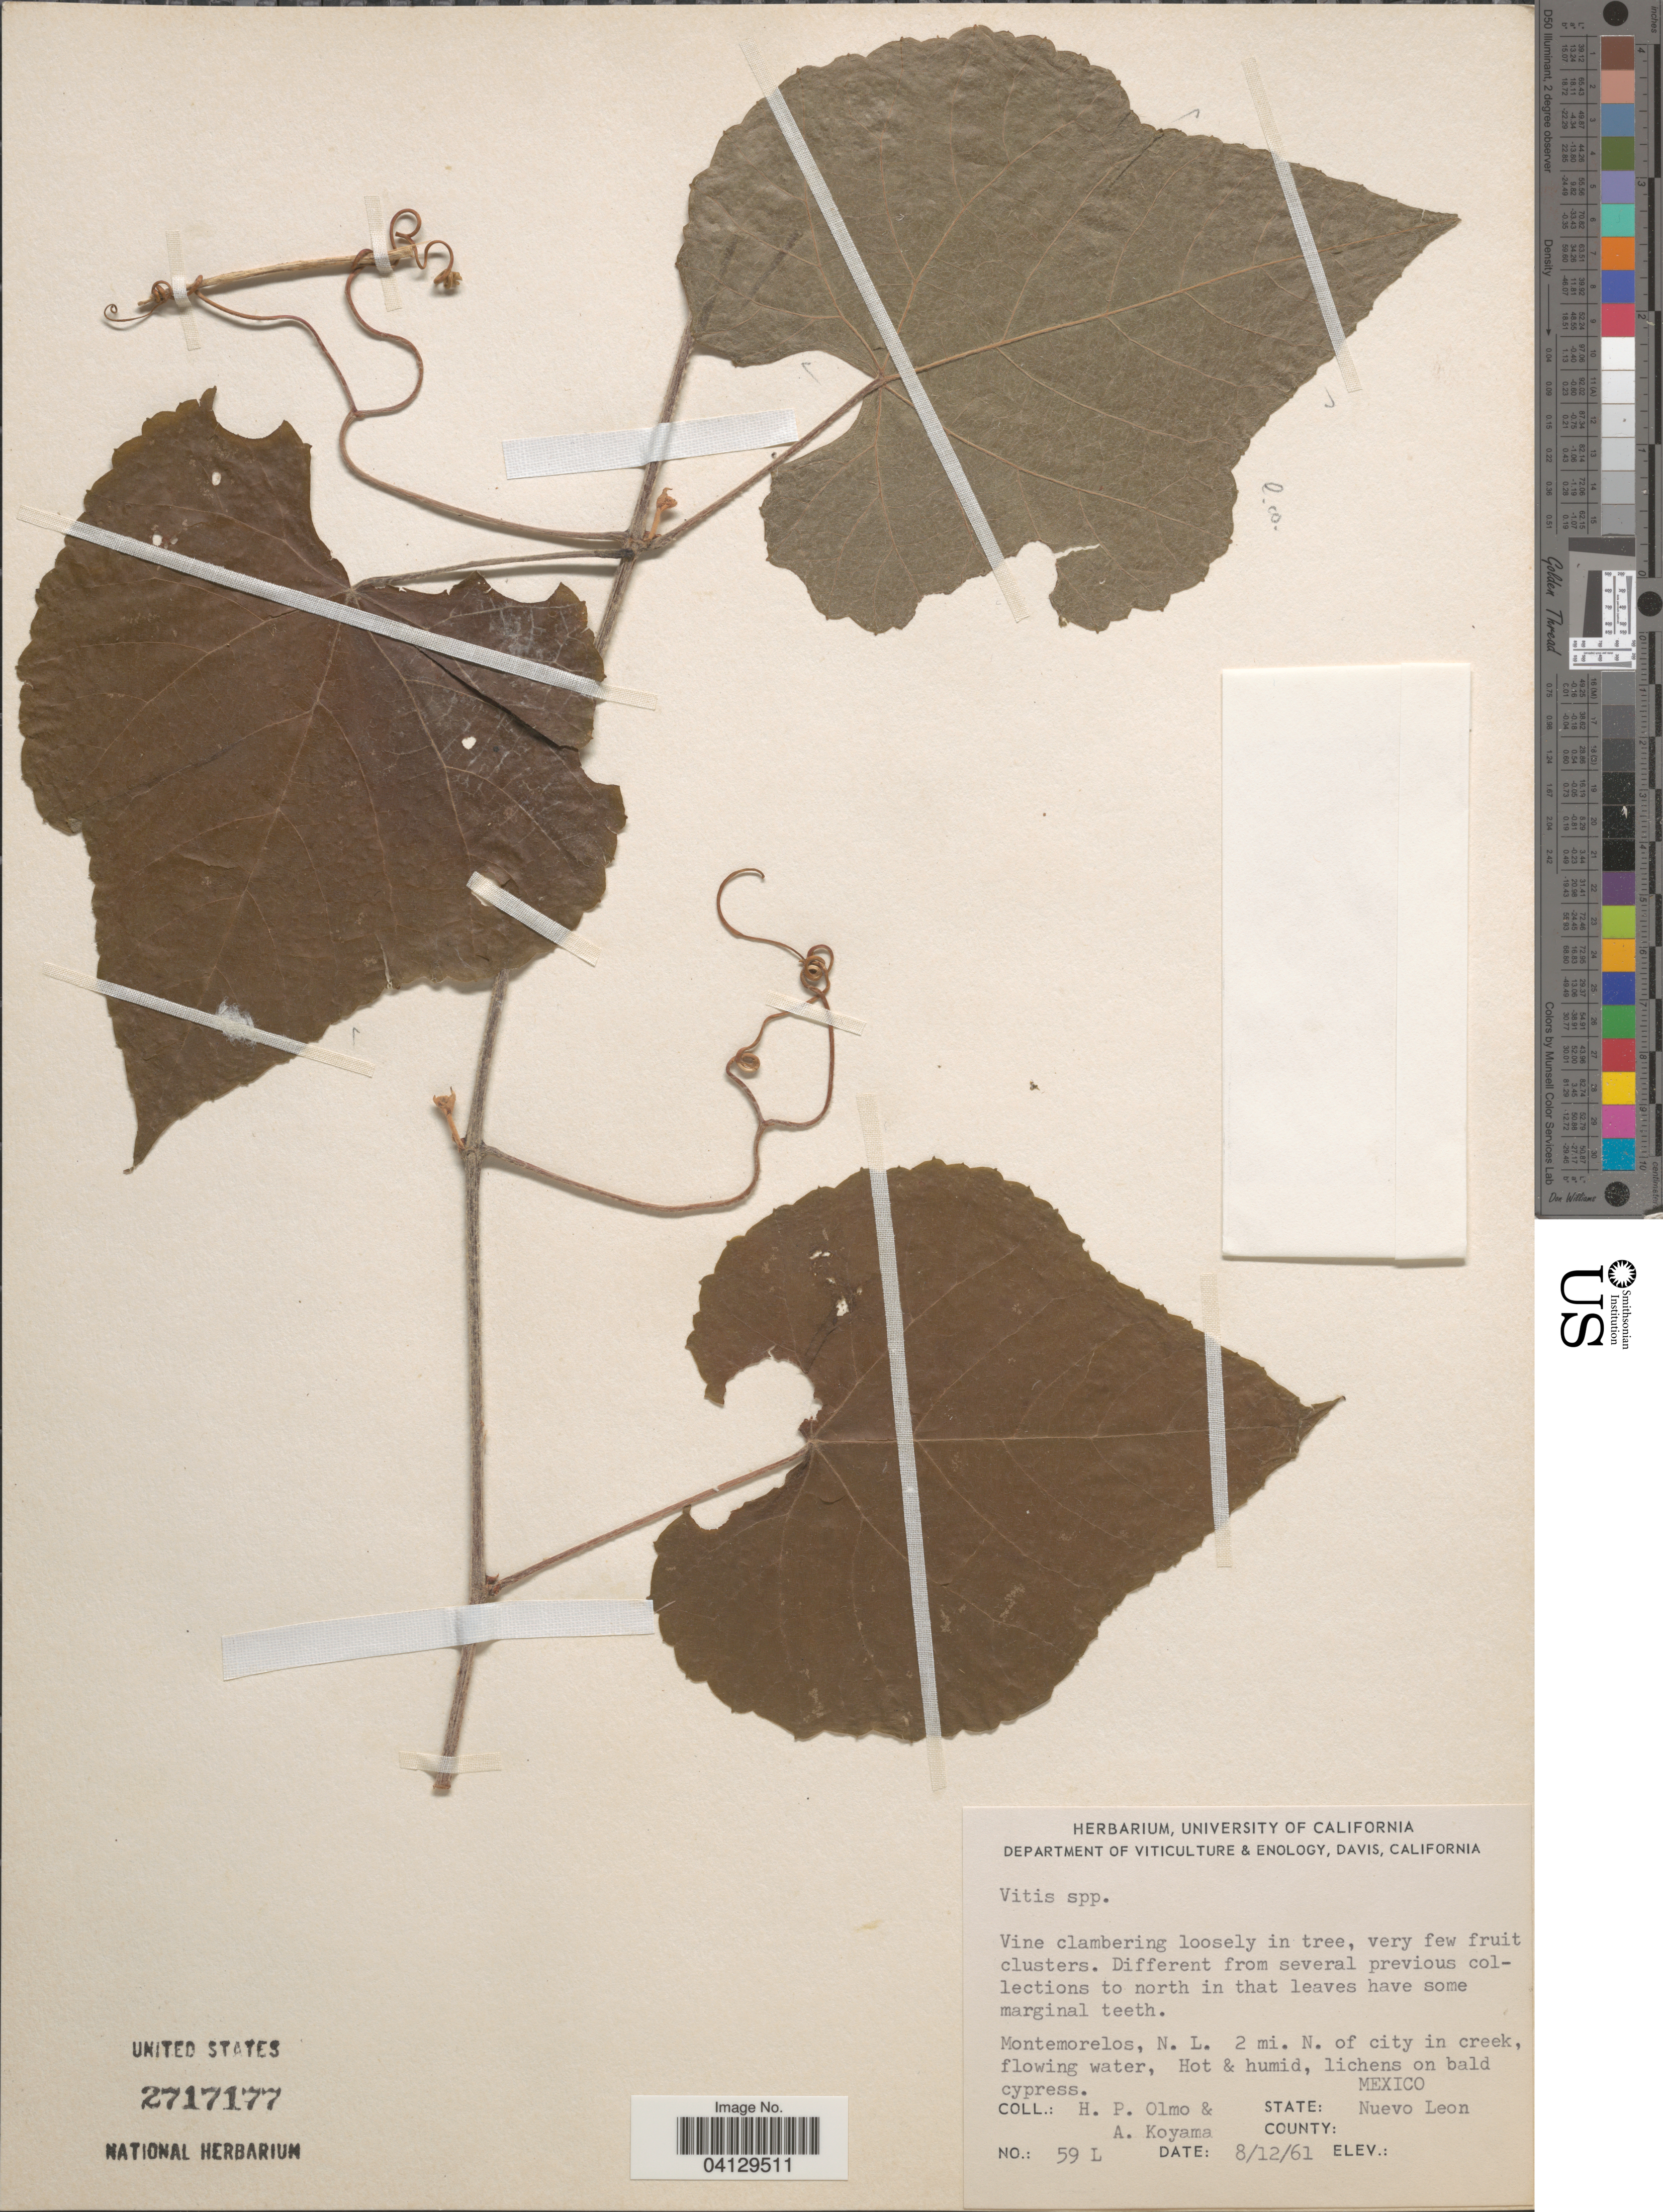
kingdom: Plantae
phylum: Tracheophyta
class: Magnoliopsida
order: Vitales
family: Vitaceae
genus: Vitis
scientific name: Vitis sp.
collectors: H. Olmo & A. Koyama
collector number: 59L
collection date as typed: Transcribed d/m/y: 12/8/61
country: Mexico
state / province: Nuevo León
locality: Montemorelos, 2 mi. N. of city in creek.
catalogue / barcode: US 2717177